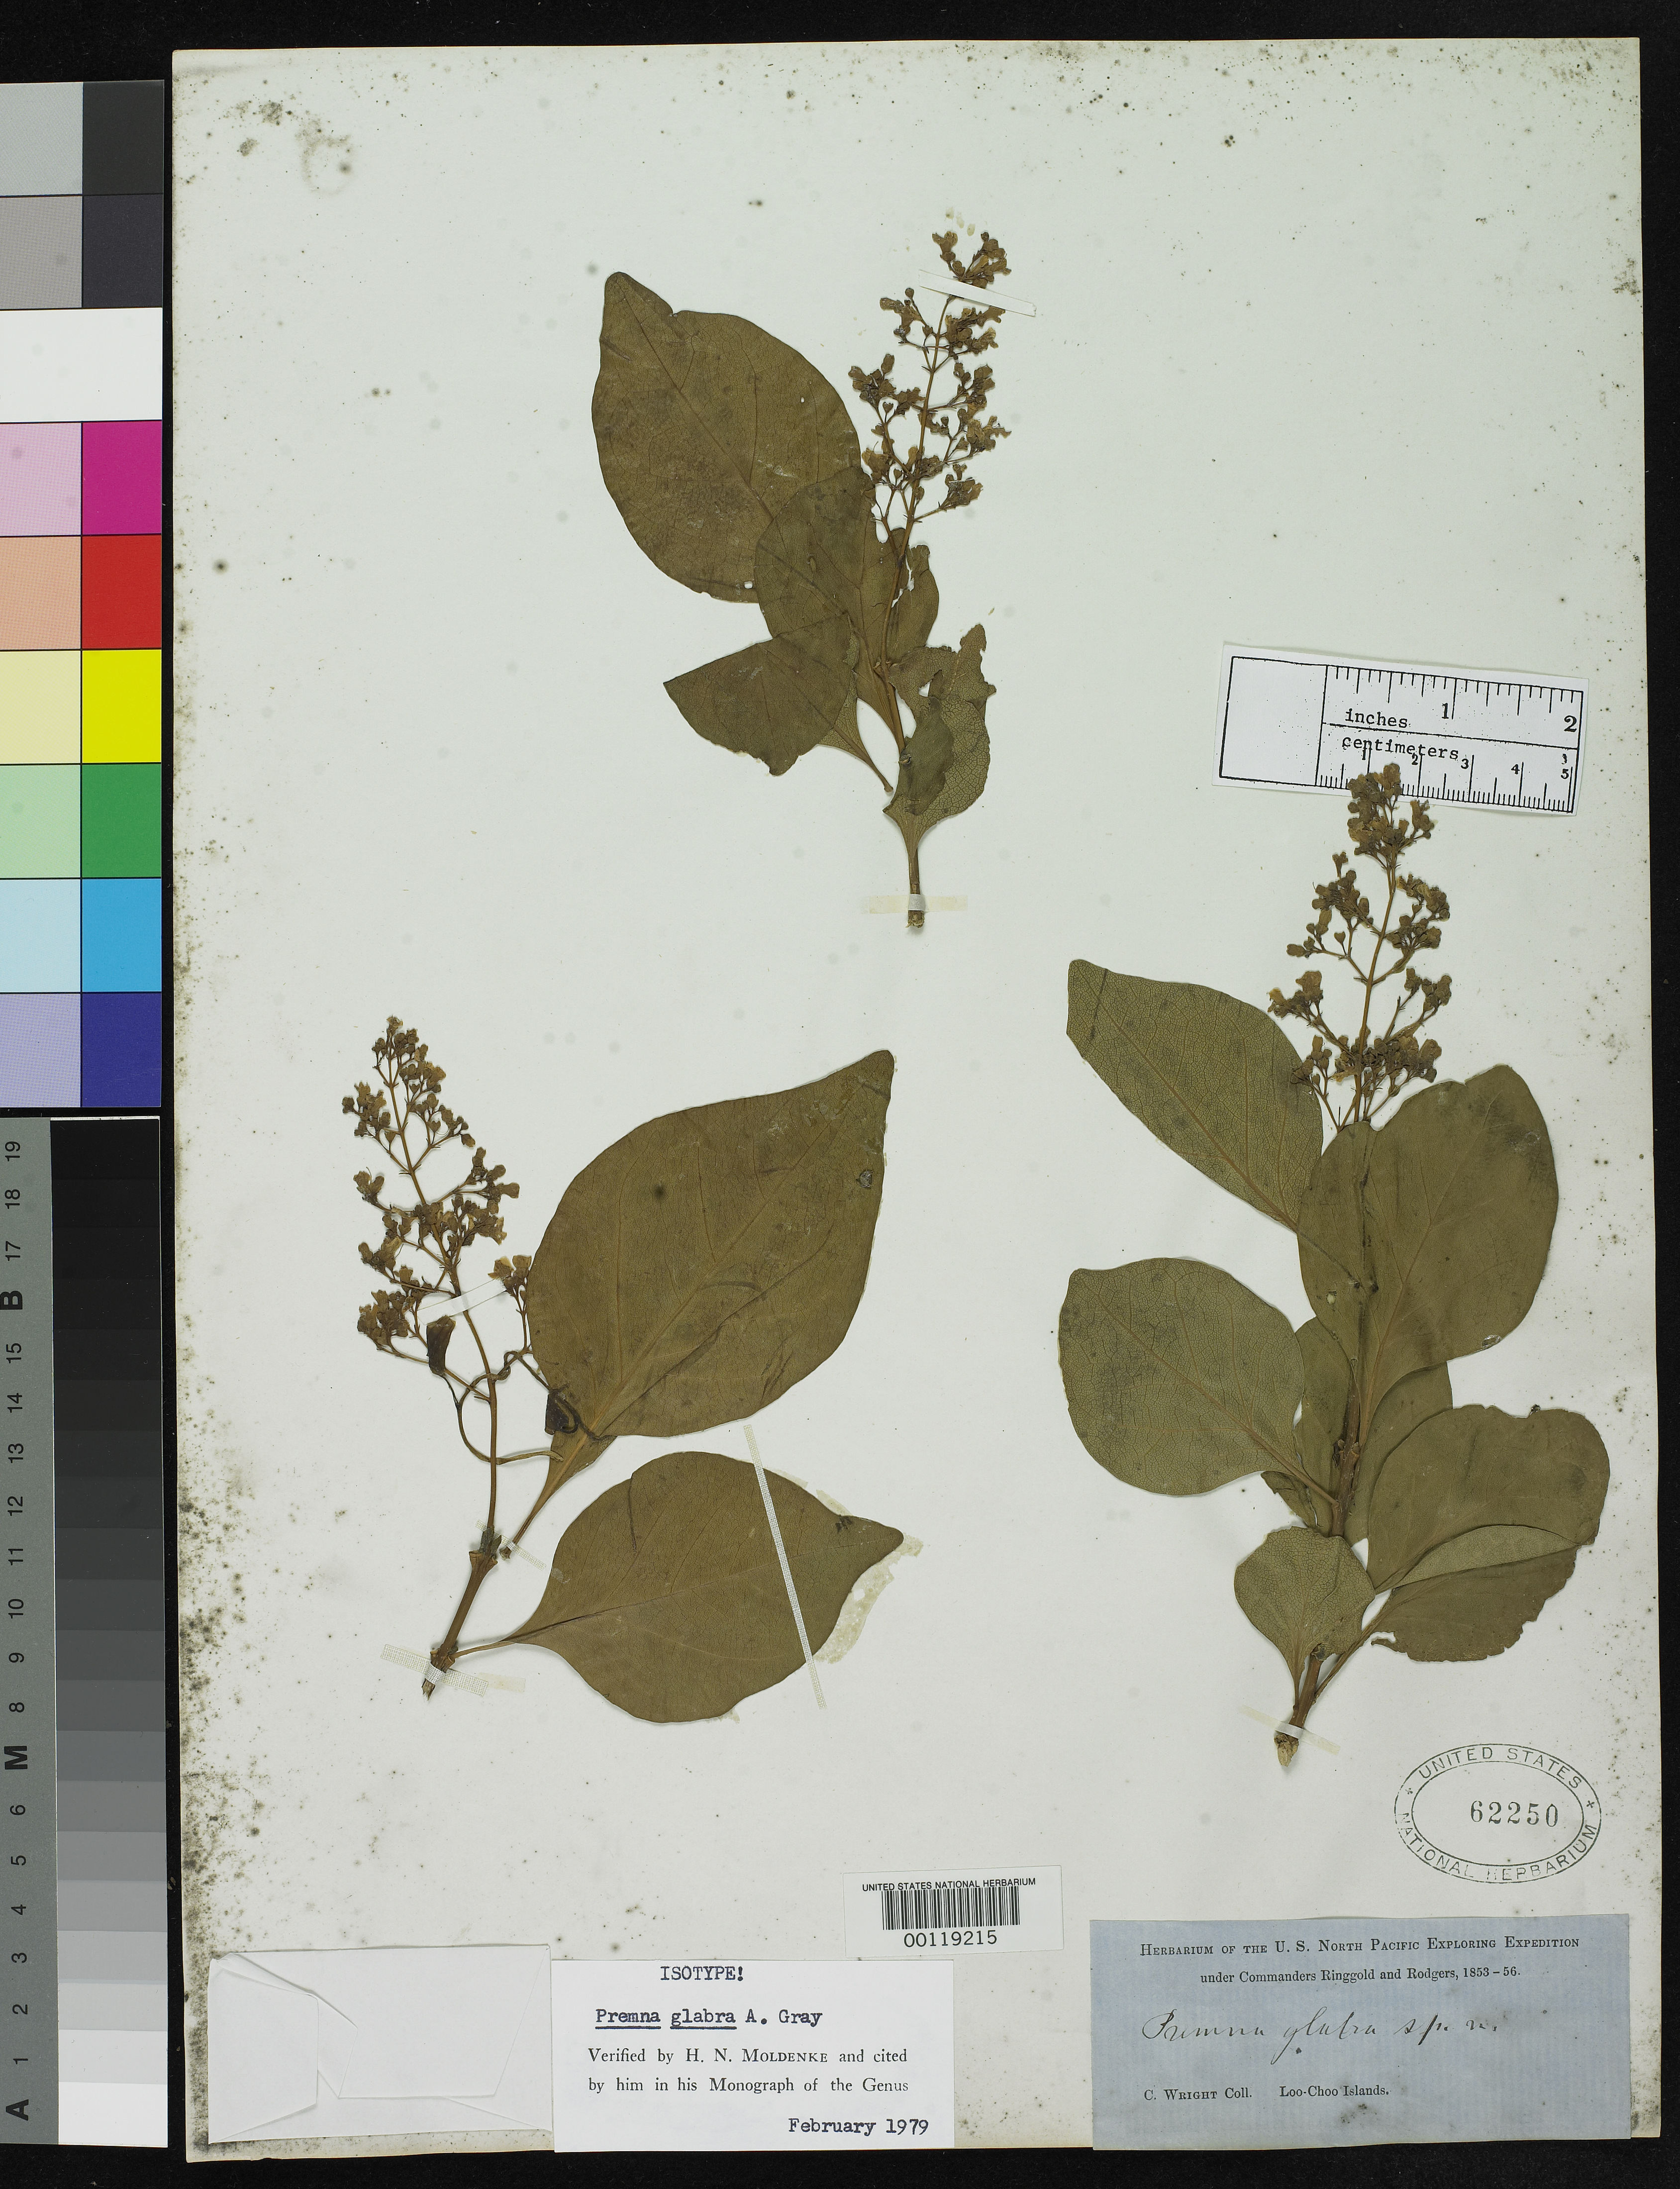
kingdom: Plantae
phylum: Tracheophyta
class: Magnoliopsida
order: Lamiales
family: Lamiaceae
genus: Premna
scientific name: Premna glabra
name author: A. Gray in Maxim.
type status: Type Fragment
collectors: C. Wright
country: Japan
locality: Liu Kiu.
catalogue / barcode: US 62250